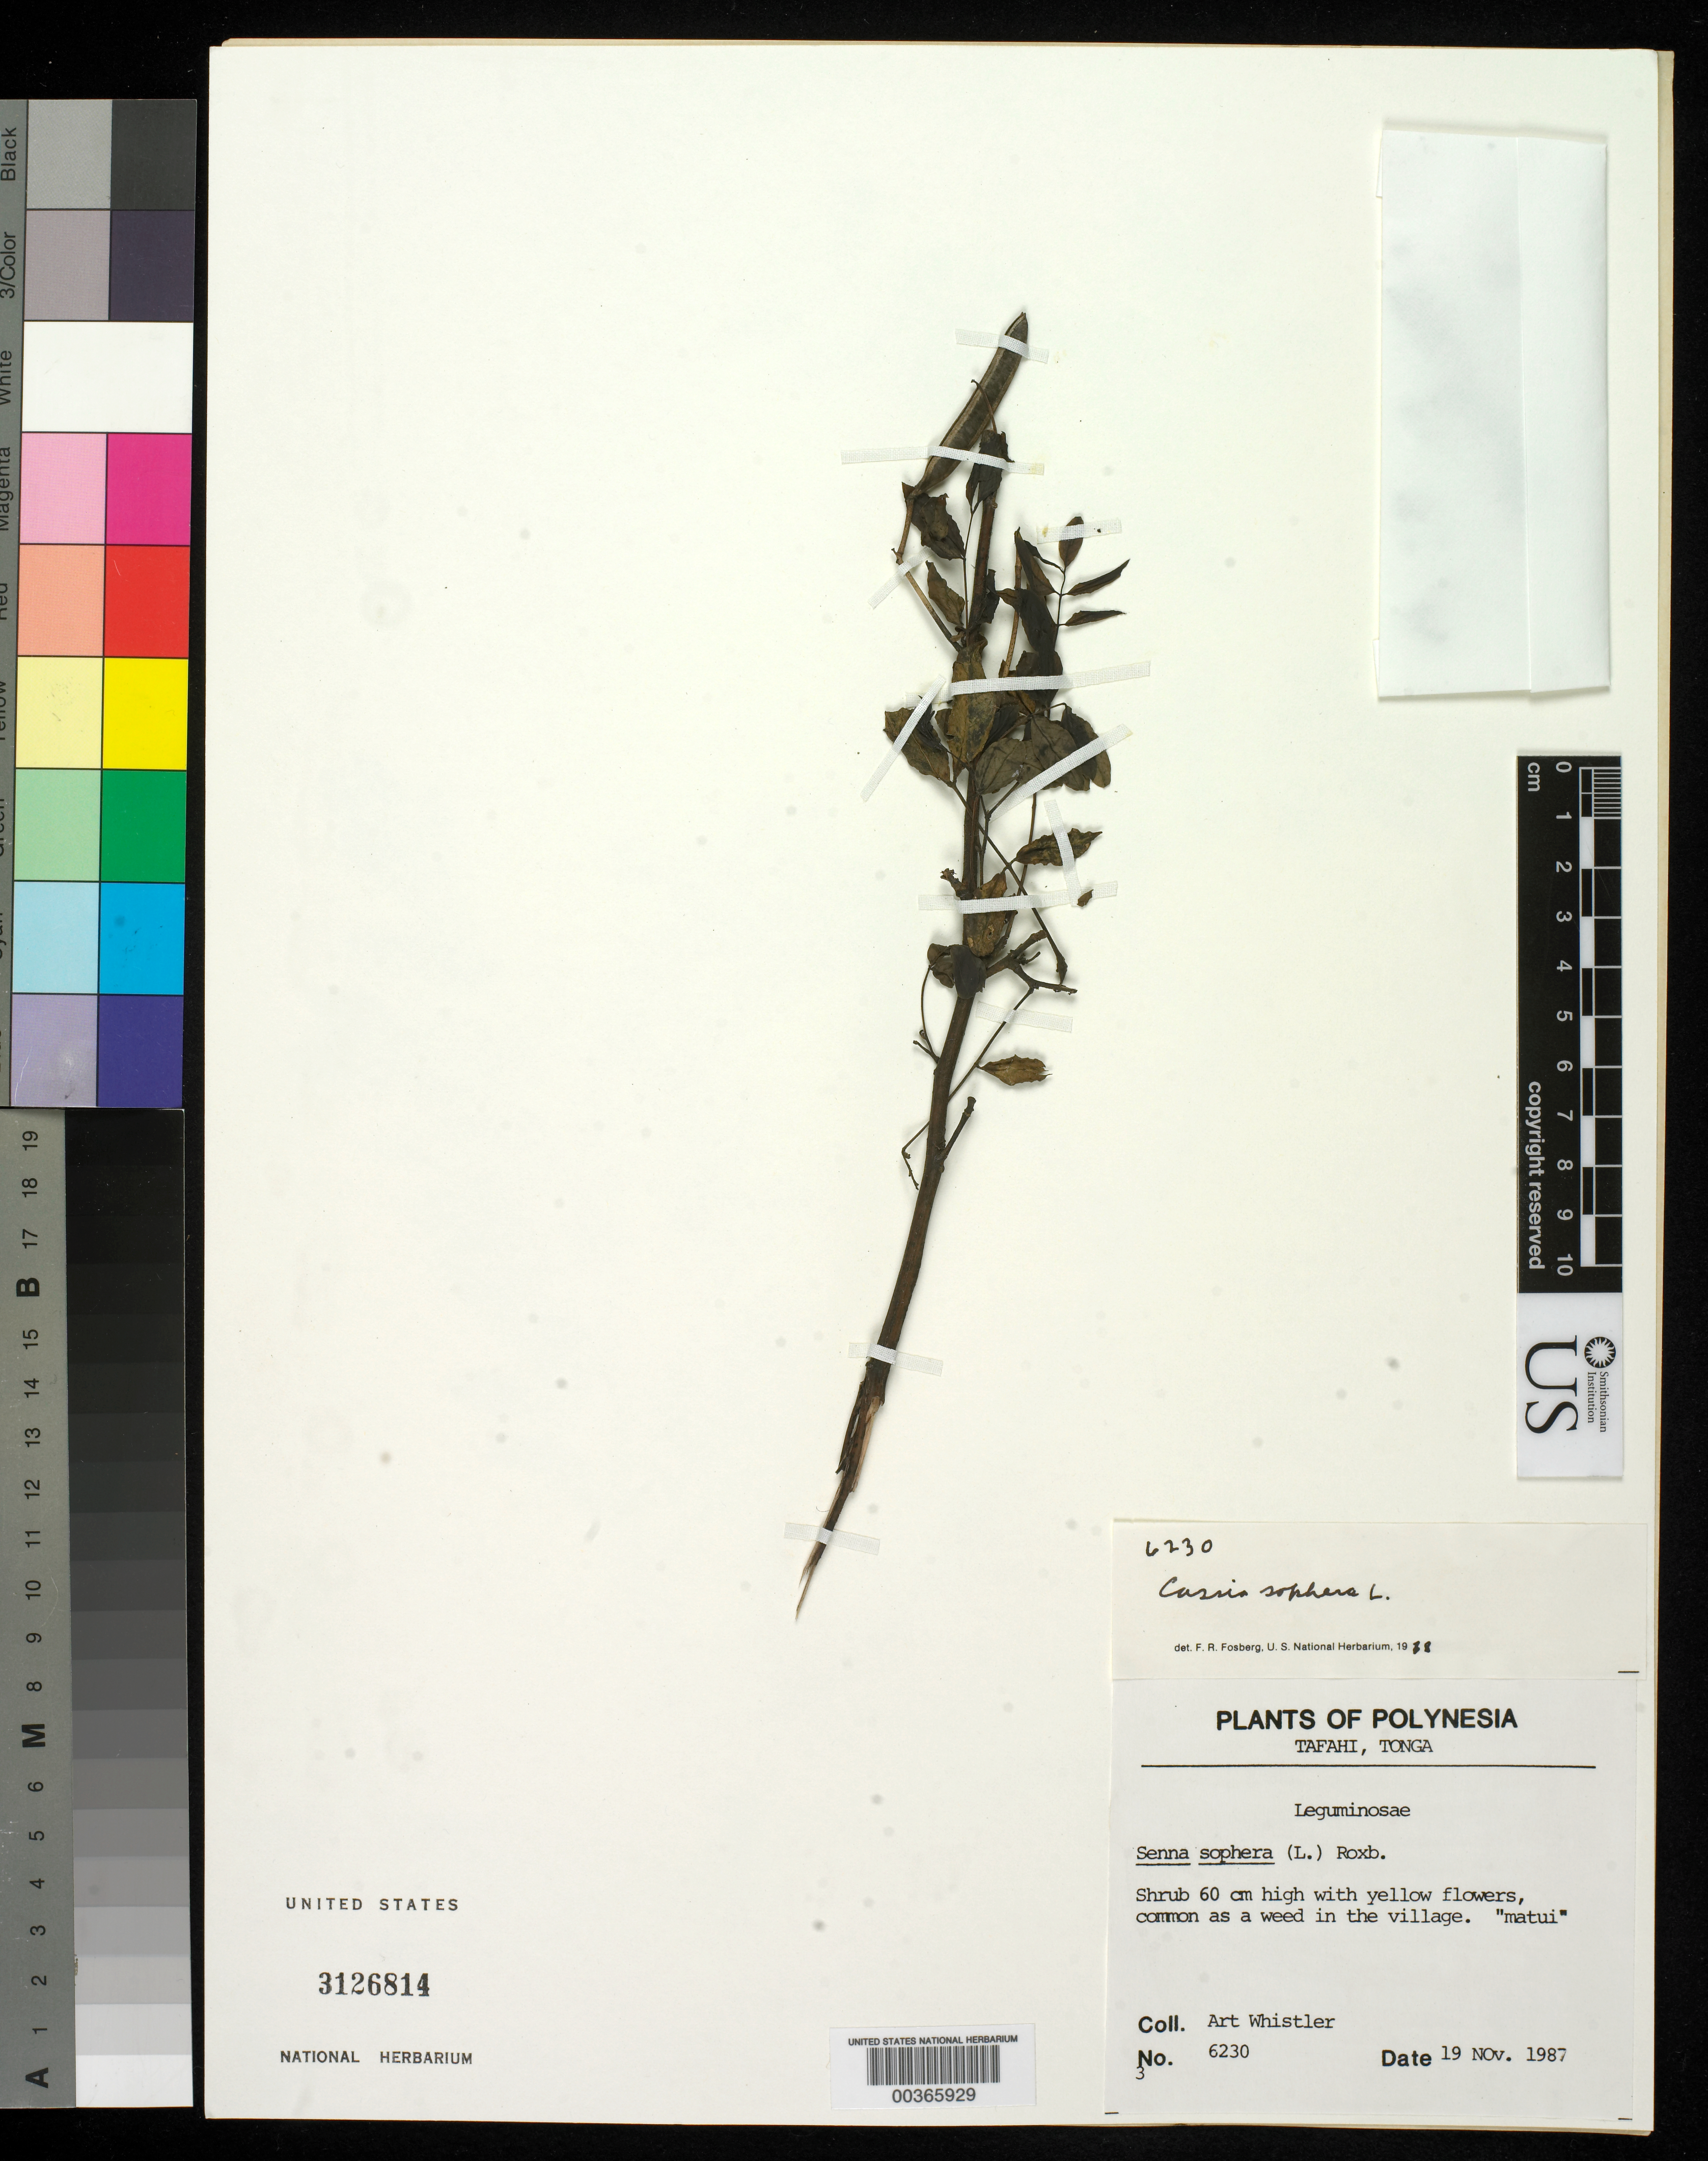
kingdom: Plantae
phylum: Tracheophyta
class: Magnoliopsida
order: Fabales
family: Fabaceae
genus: Senna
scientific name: Senna sophera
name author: (L.) Roxb.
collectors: A. Whistler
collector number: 6230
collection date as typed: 19 Nov 1987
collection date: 1987-11-19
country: Tonga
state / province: Tonga Outliers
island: Tafahi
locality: Tafahi; village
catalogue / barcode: US 3126814